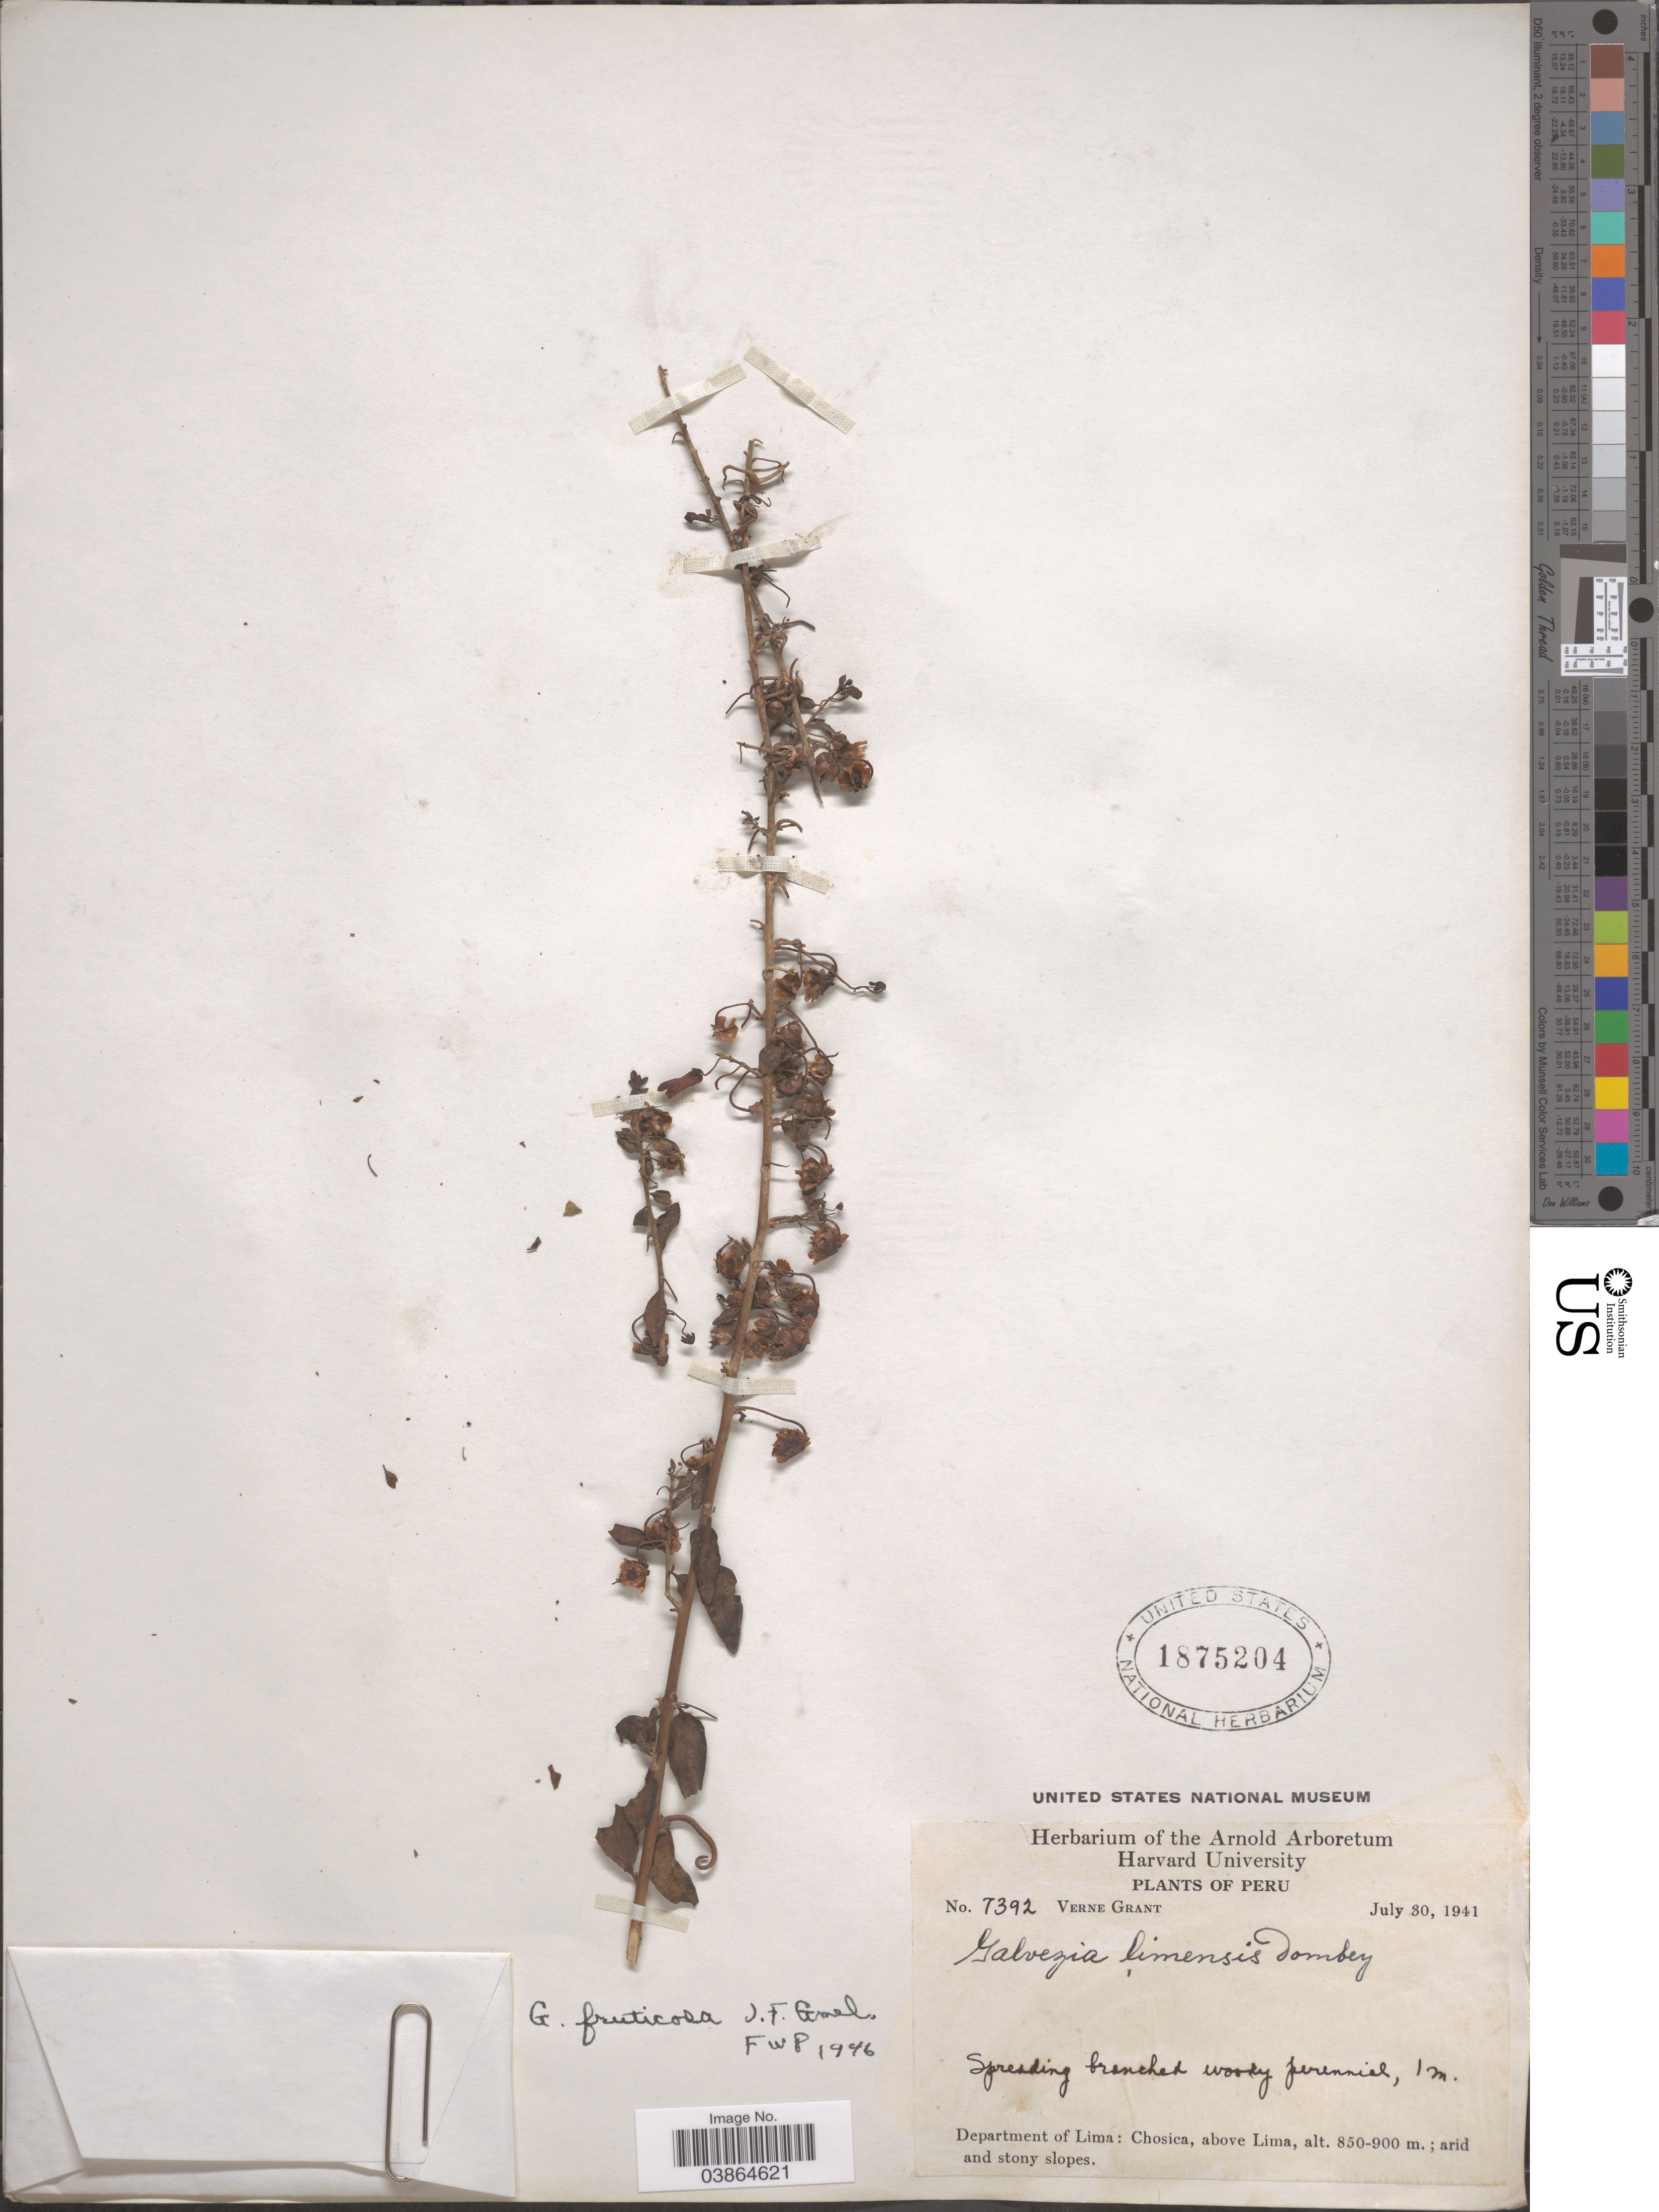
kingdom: Plantae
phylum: Tracheophyta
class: Magnoliopsida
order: Lamiales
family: Plantaginaceae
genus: Galvezia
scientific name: Galvezia fruticosa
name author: J.F. Gmel.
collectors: V. Grant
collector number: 7392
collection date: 1941-07-30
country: Peru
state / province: Lima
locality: Department of Lima: Chosica, above Lima.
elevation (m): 850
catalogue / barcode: US 1875204